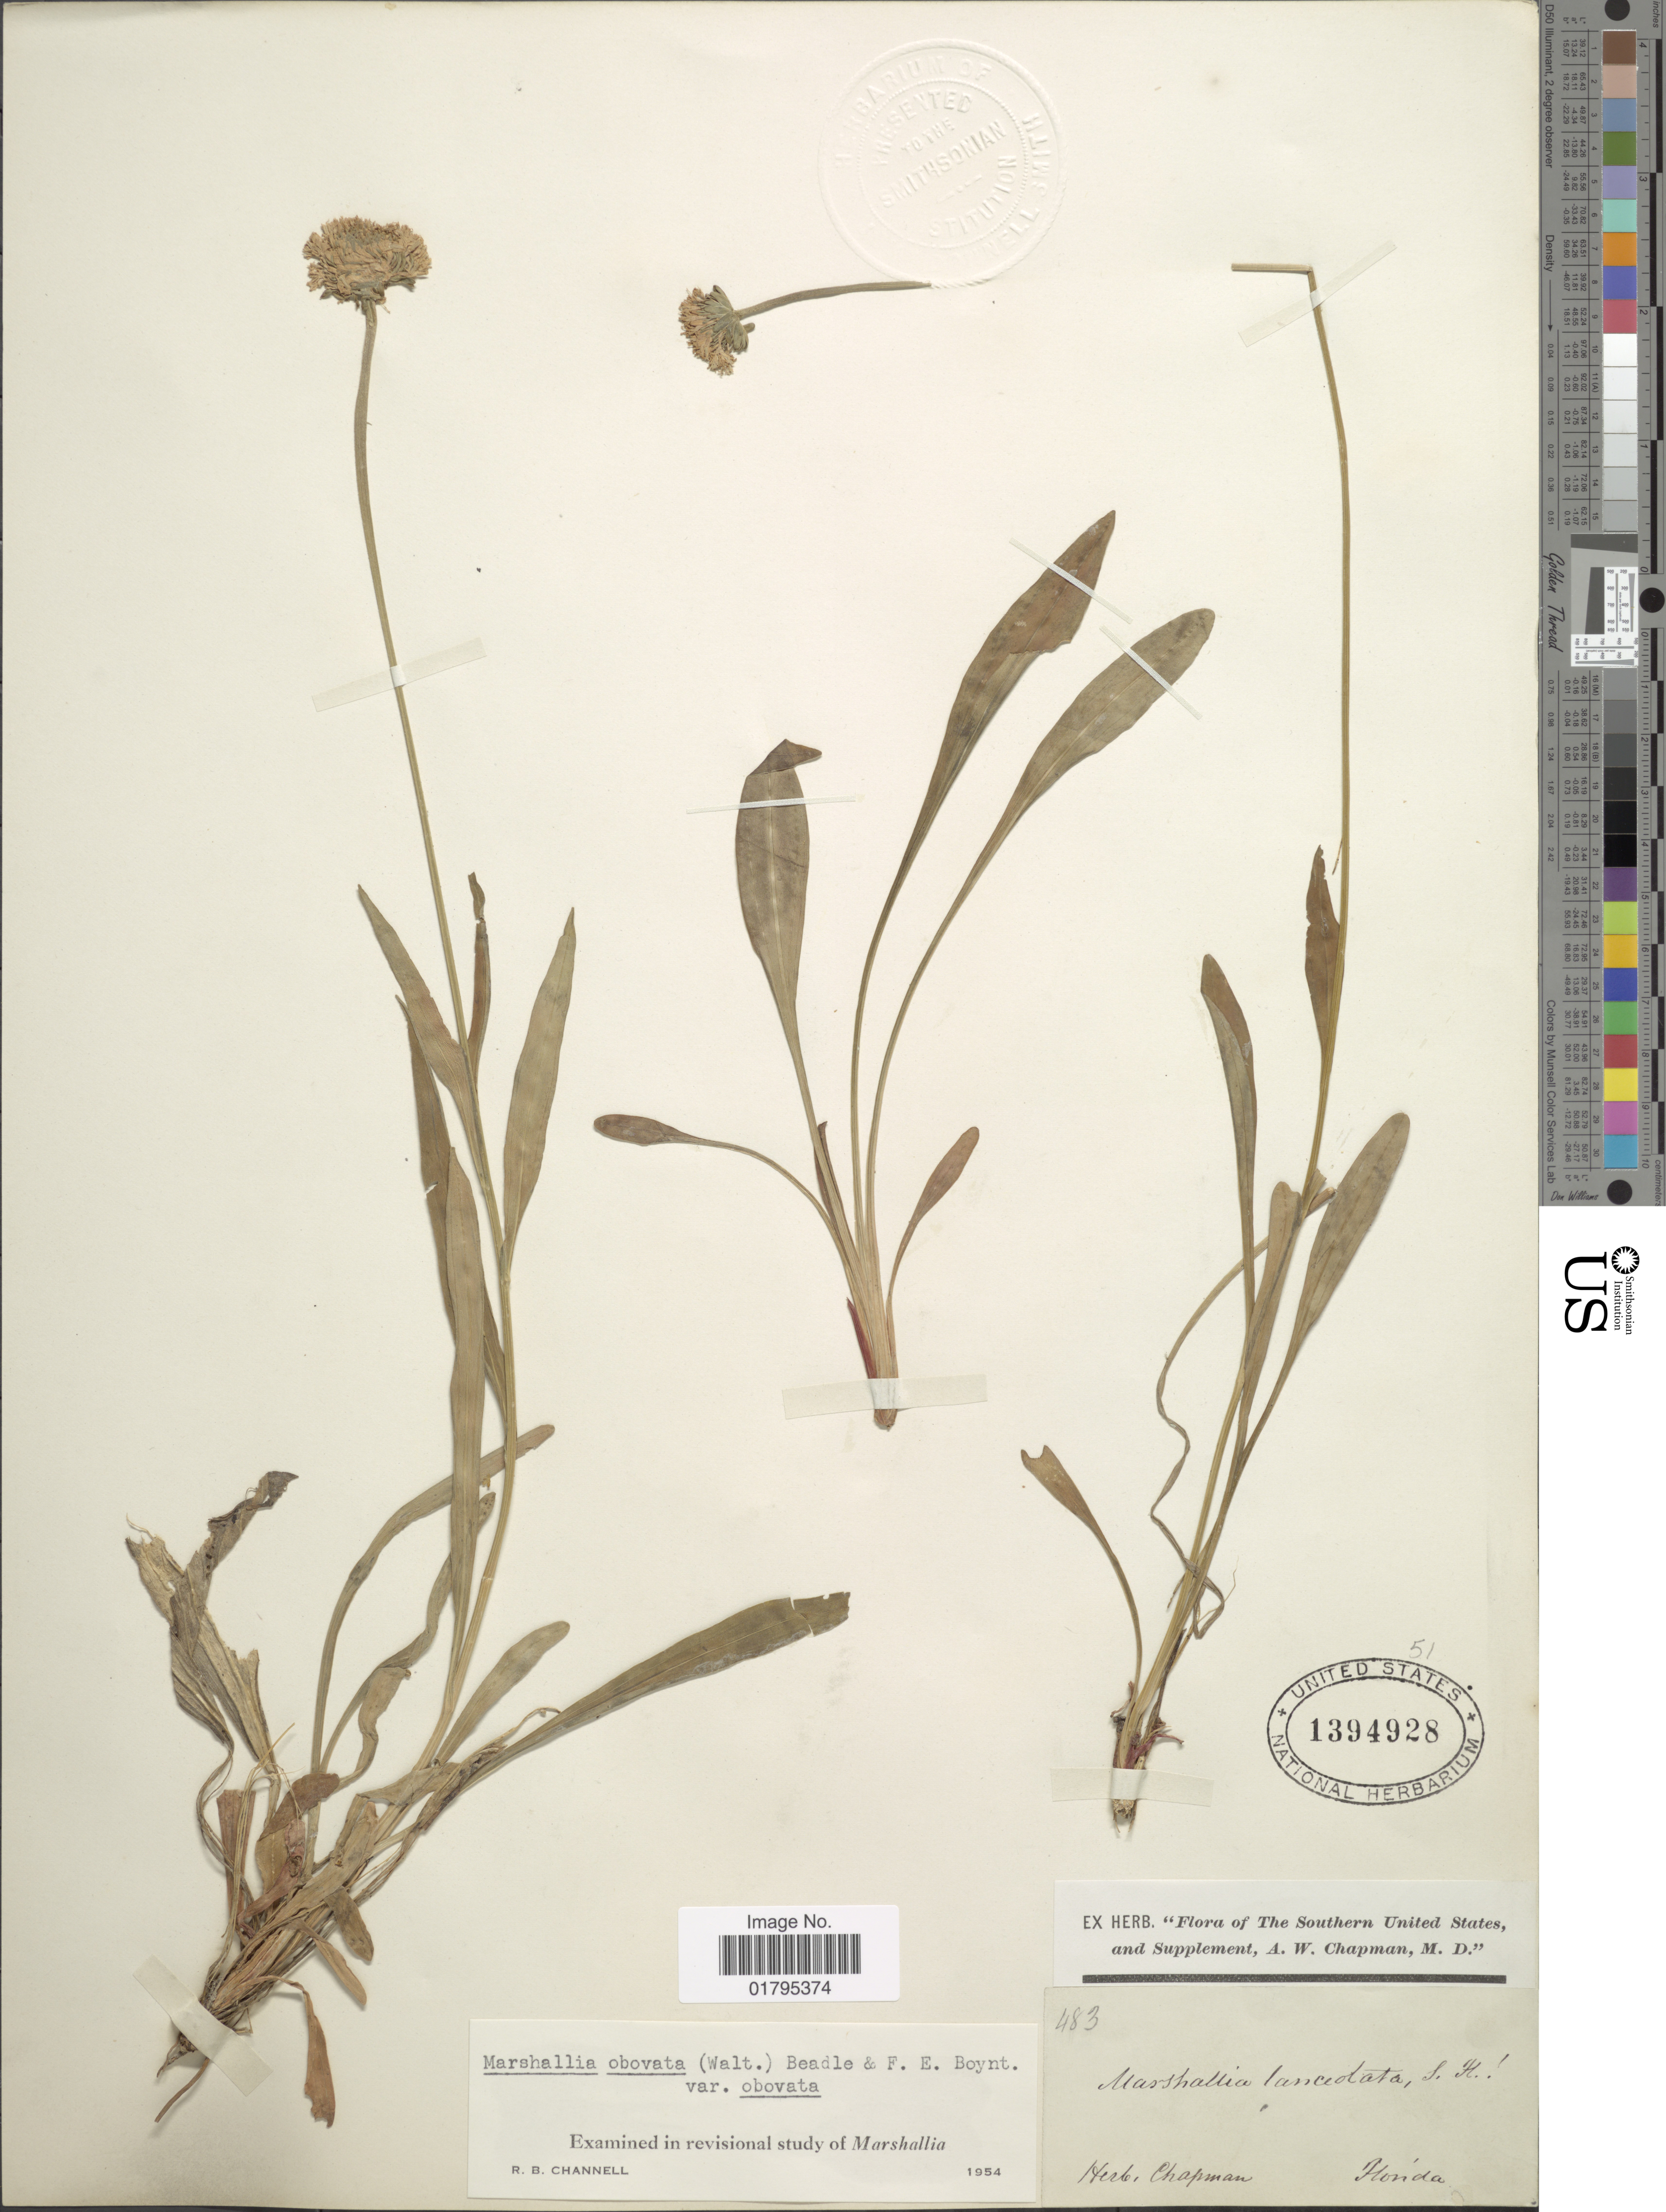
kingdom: Plantae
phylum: Tracheophyta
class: Magnoliopsida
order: Asterales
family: Asteraceae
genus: Marshallia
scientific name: Marshallia obovata var. obovata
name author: (Walter) Beadle & F.E. Boynton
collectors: A. W. Chapman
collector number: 483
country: United States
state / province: Florida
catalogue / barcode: US 1394928